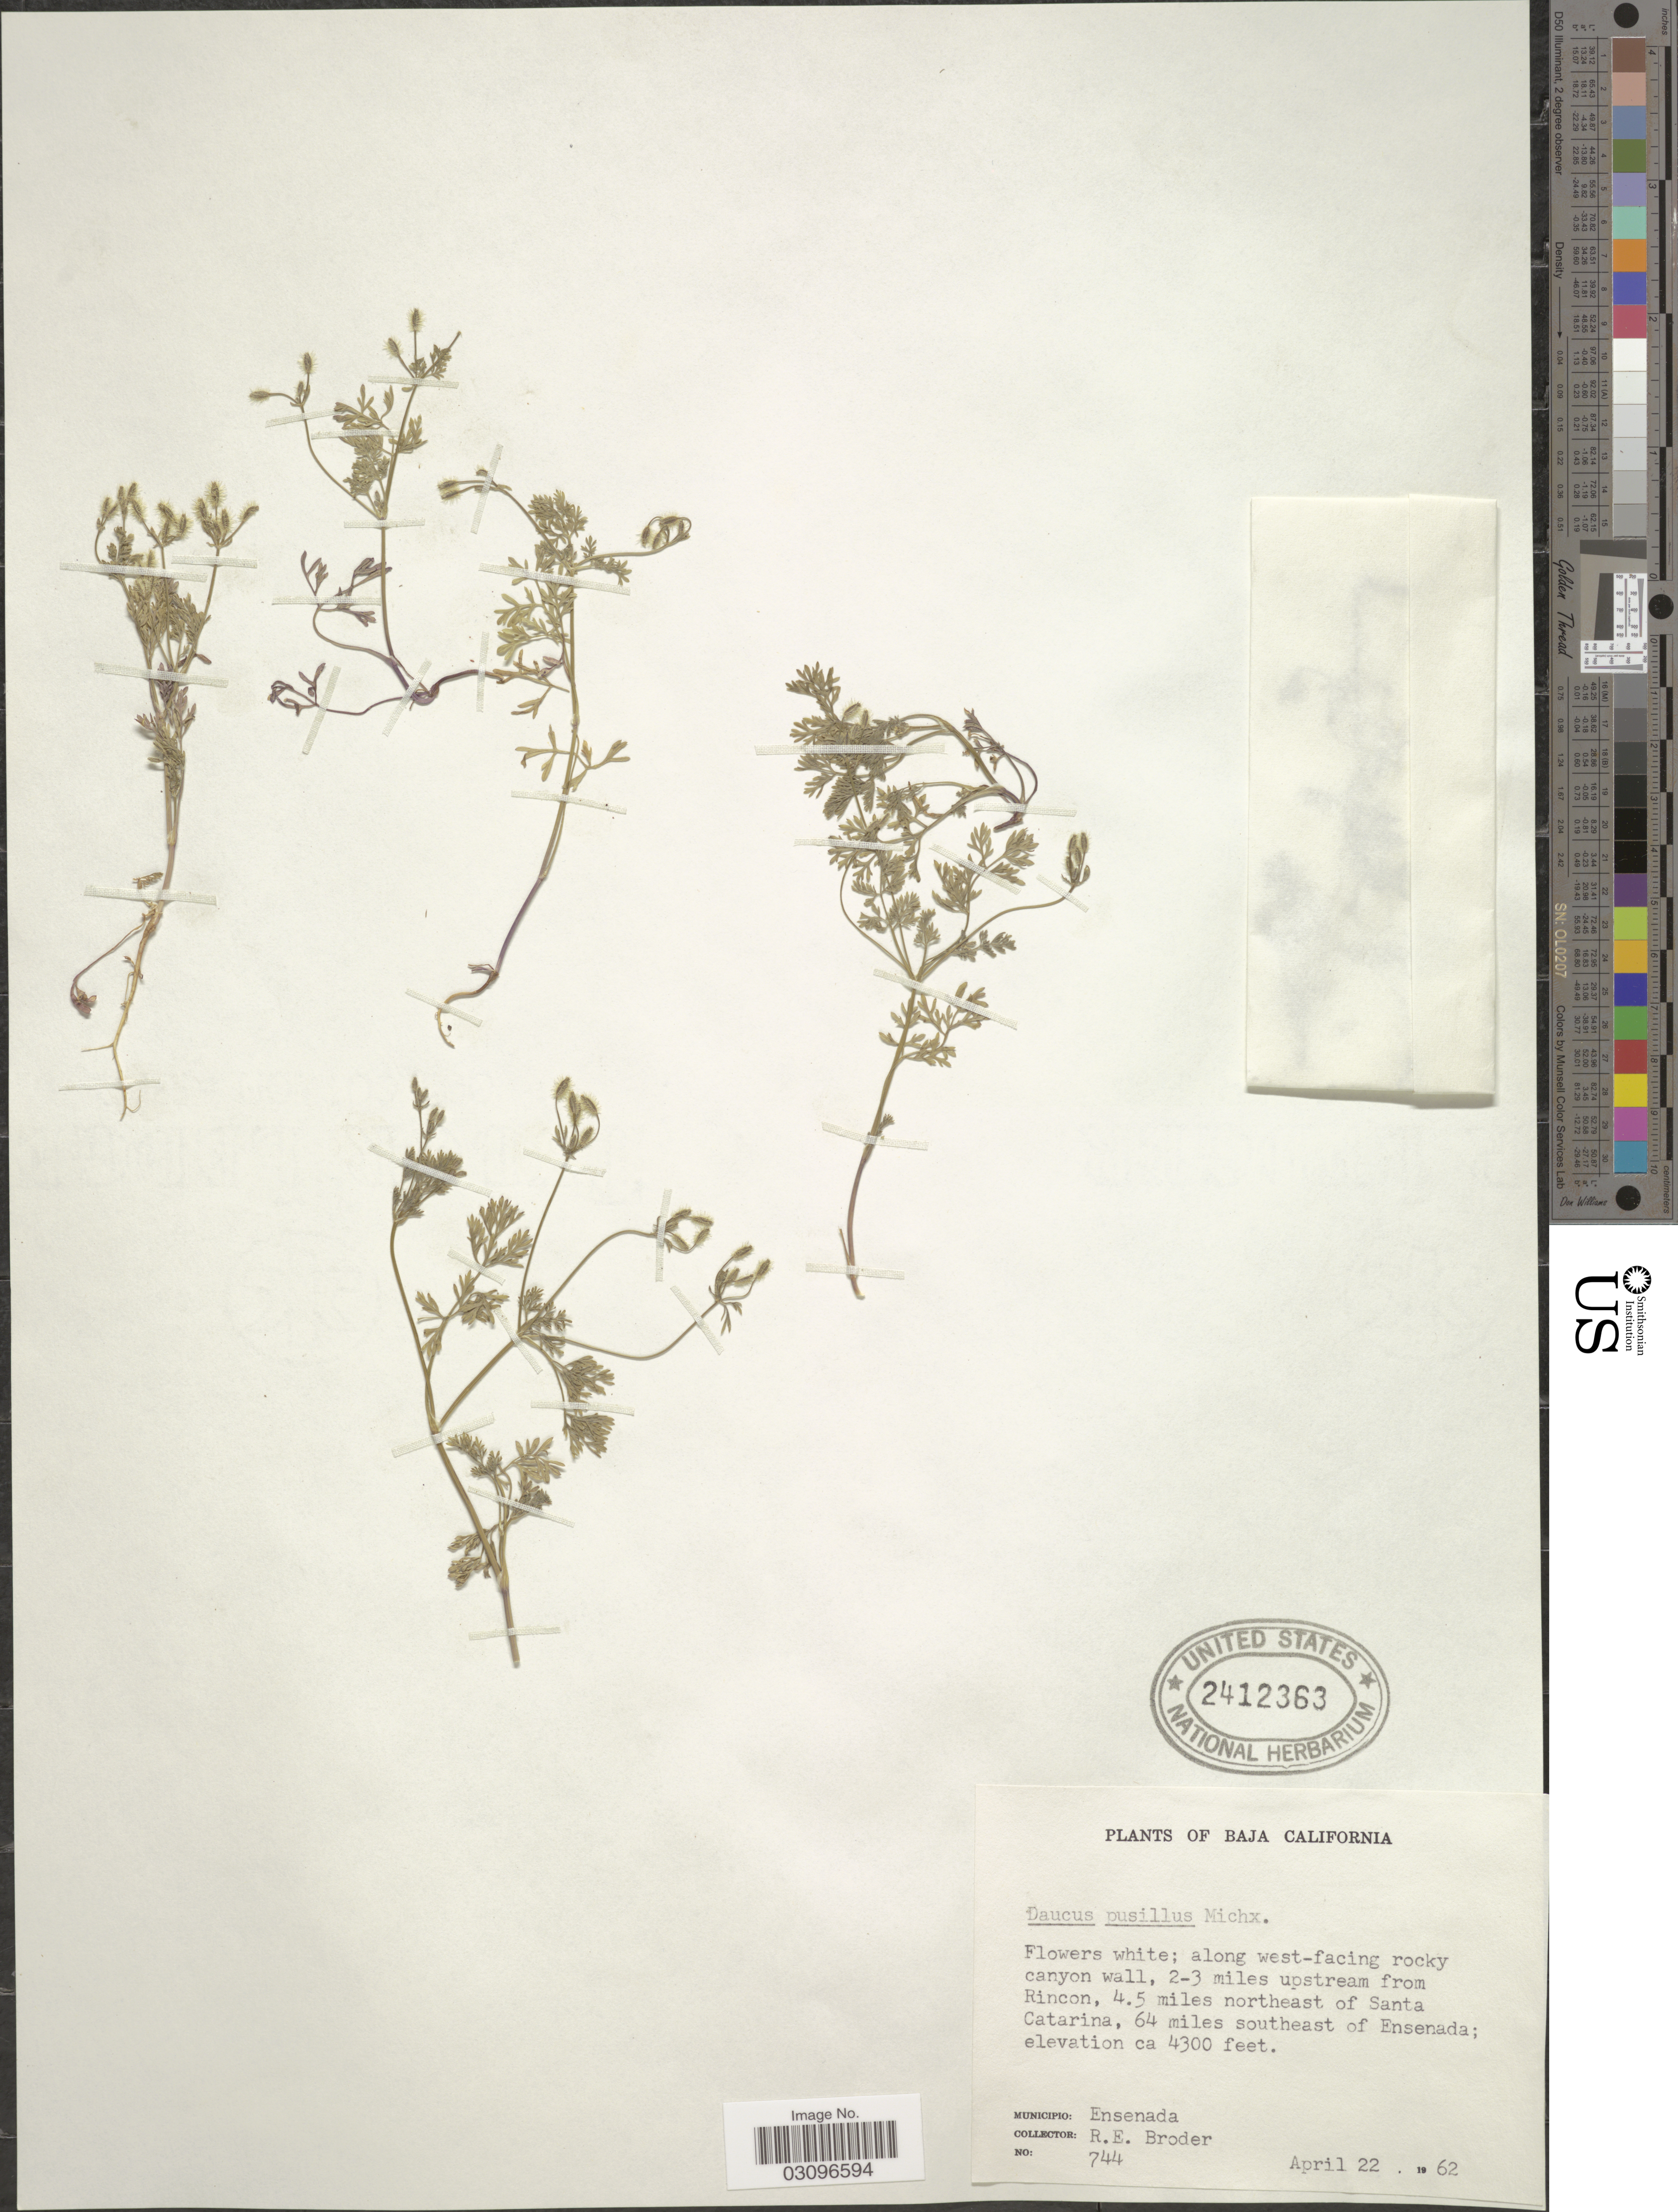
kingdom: Plantae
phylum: Tracheophyta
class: Magnoliopsida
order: Apiales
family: Apiaceae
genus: Daucus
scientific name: Daucus montanus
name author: Humb. & Bonpl. ex Spreng.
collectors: R. Broder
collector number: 744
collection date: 1962-04-22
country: Mexico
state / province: Baja California Norte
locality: Along west-facing rocky canyon wall, 2-3 miles upstream from Rincon, 4.5 miles northeast of Santa Catarina, 64 miles southeast of Ensenada.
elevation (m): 1311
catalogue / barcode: US 2412363